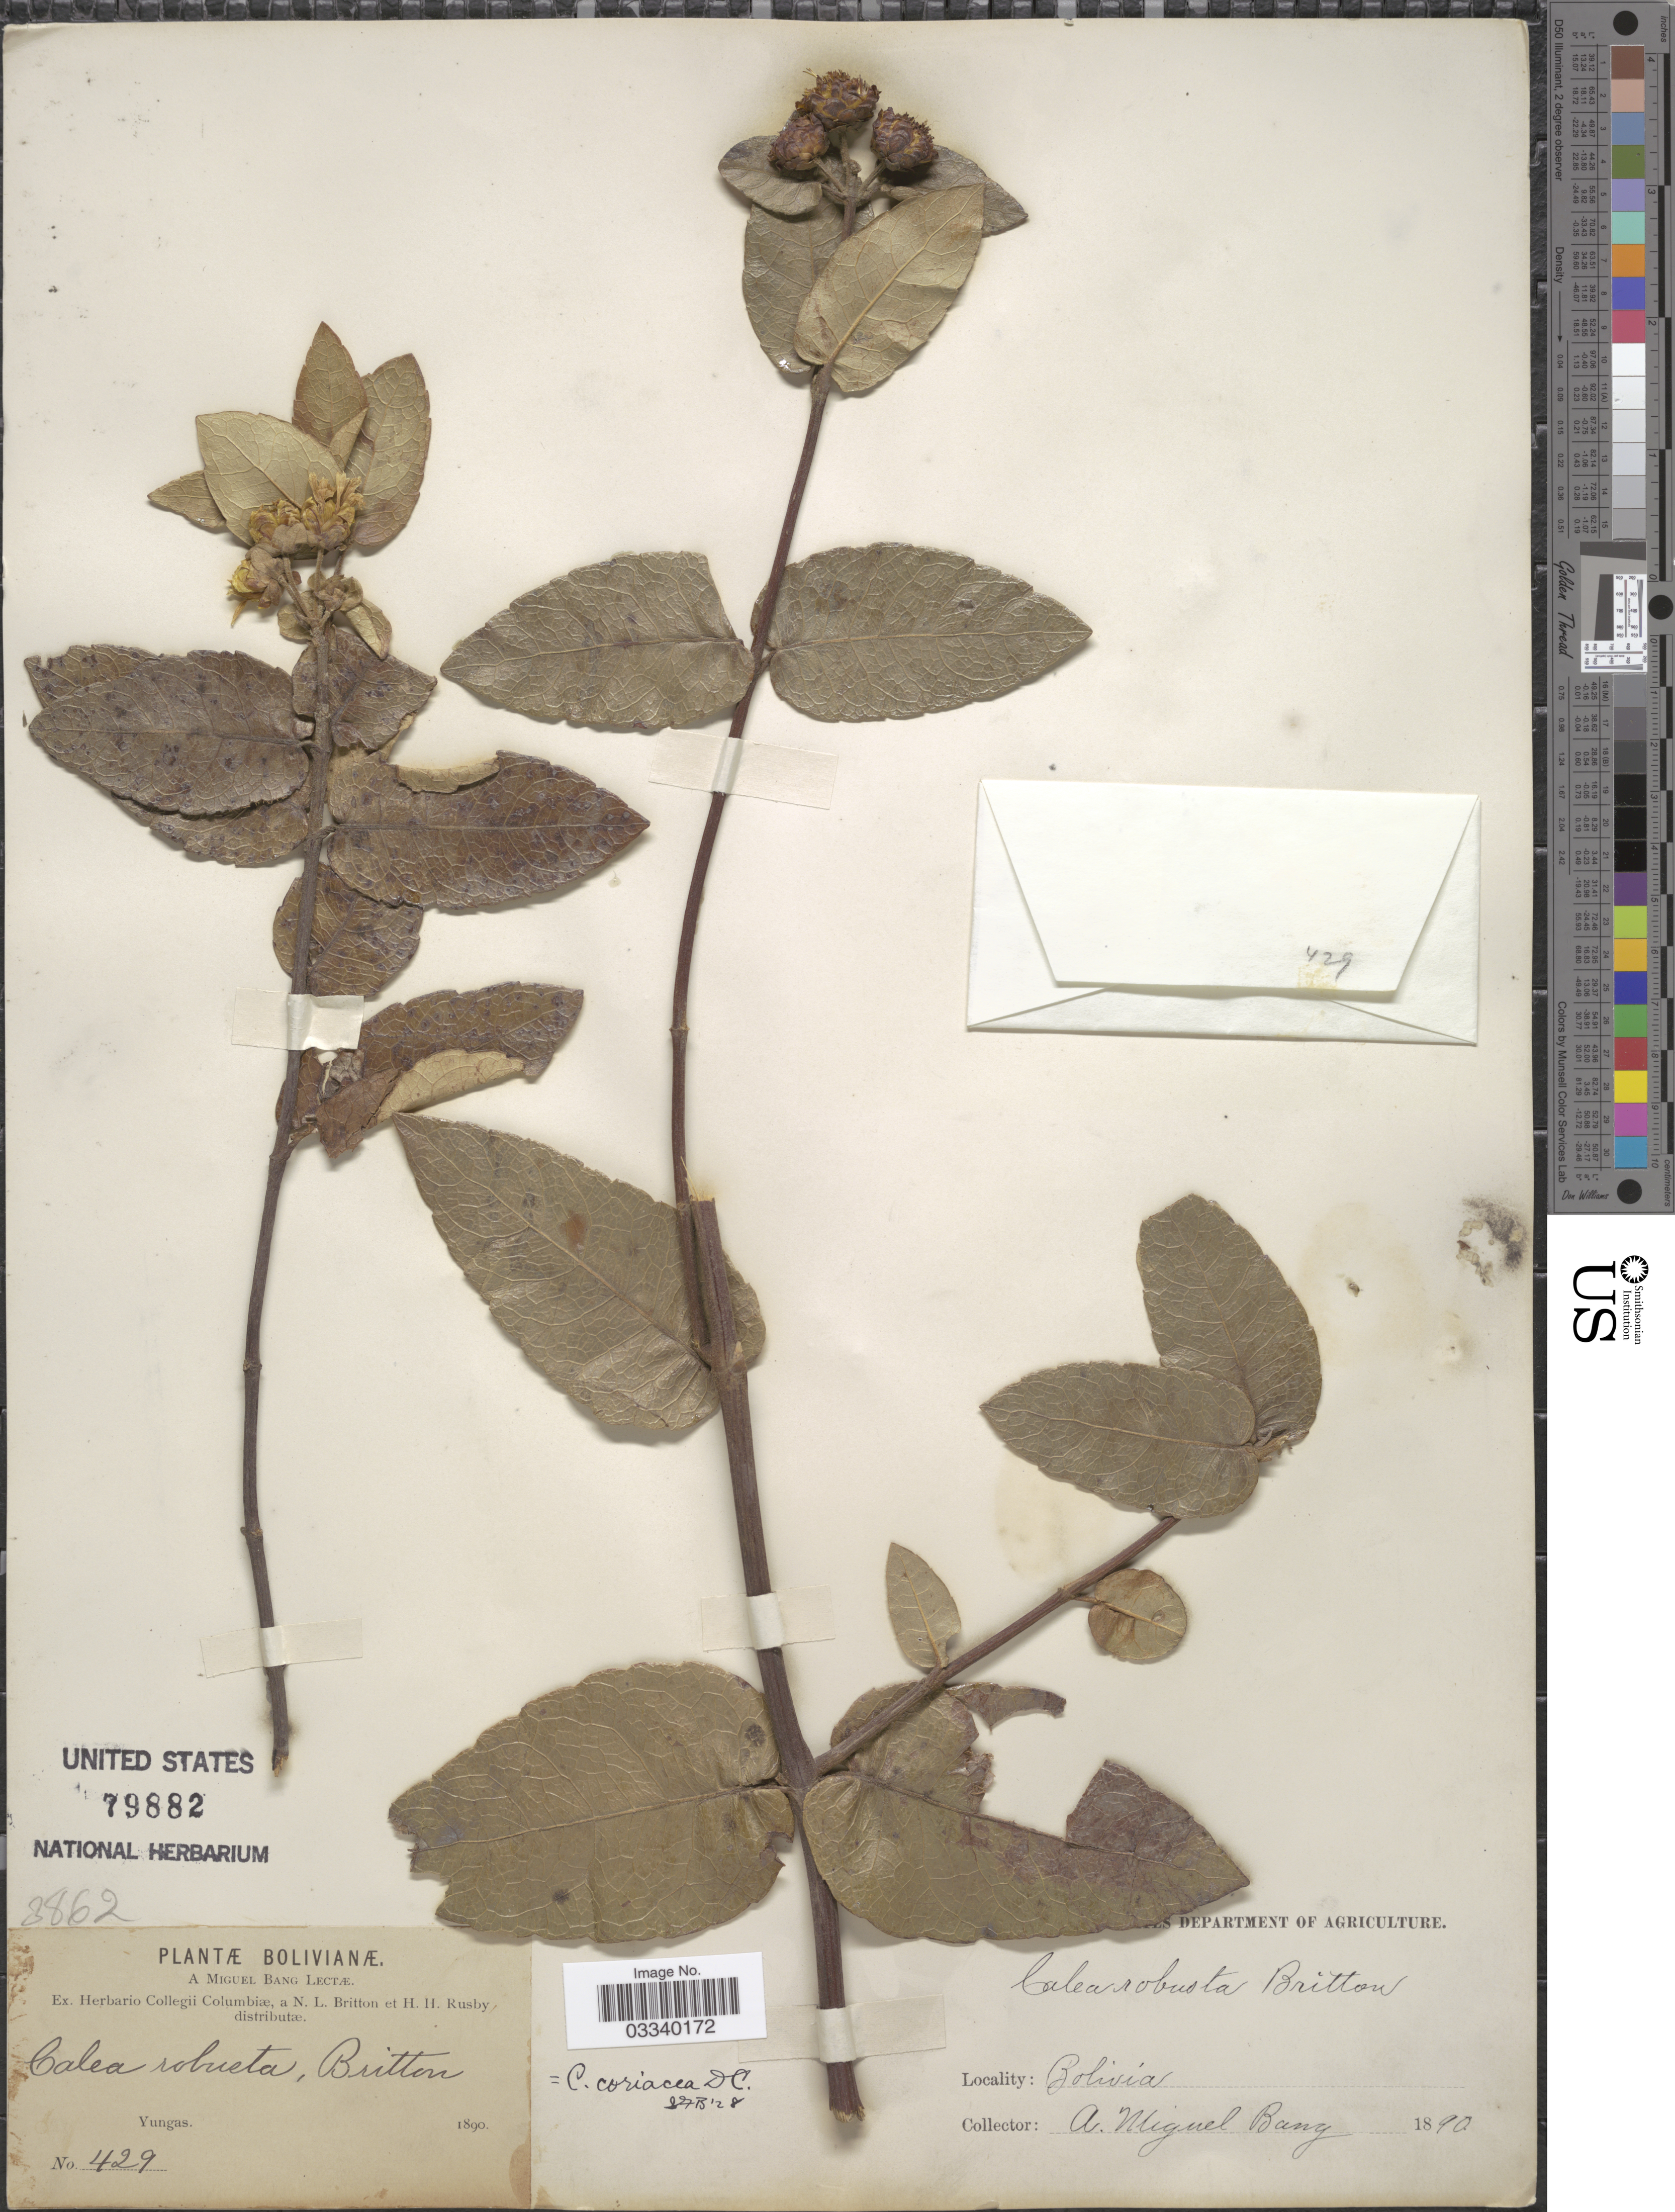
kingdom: Plantae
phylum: Tracheophyta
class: Magnoliopsida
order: Asterales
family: Asteraceae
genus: Calea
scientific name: Calea coriacea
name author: DC.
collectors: M. Bang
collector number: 429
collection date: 1890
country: Bolivia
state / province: La Paz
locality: Yungas.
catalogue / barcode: US 79882